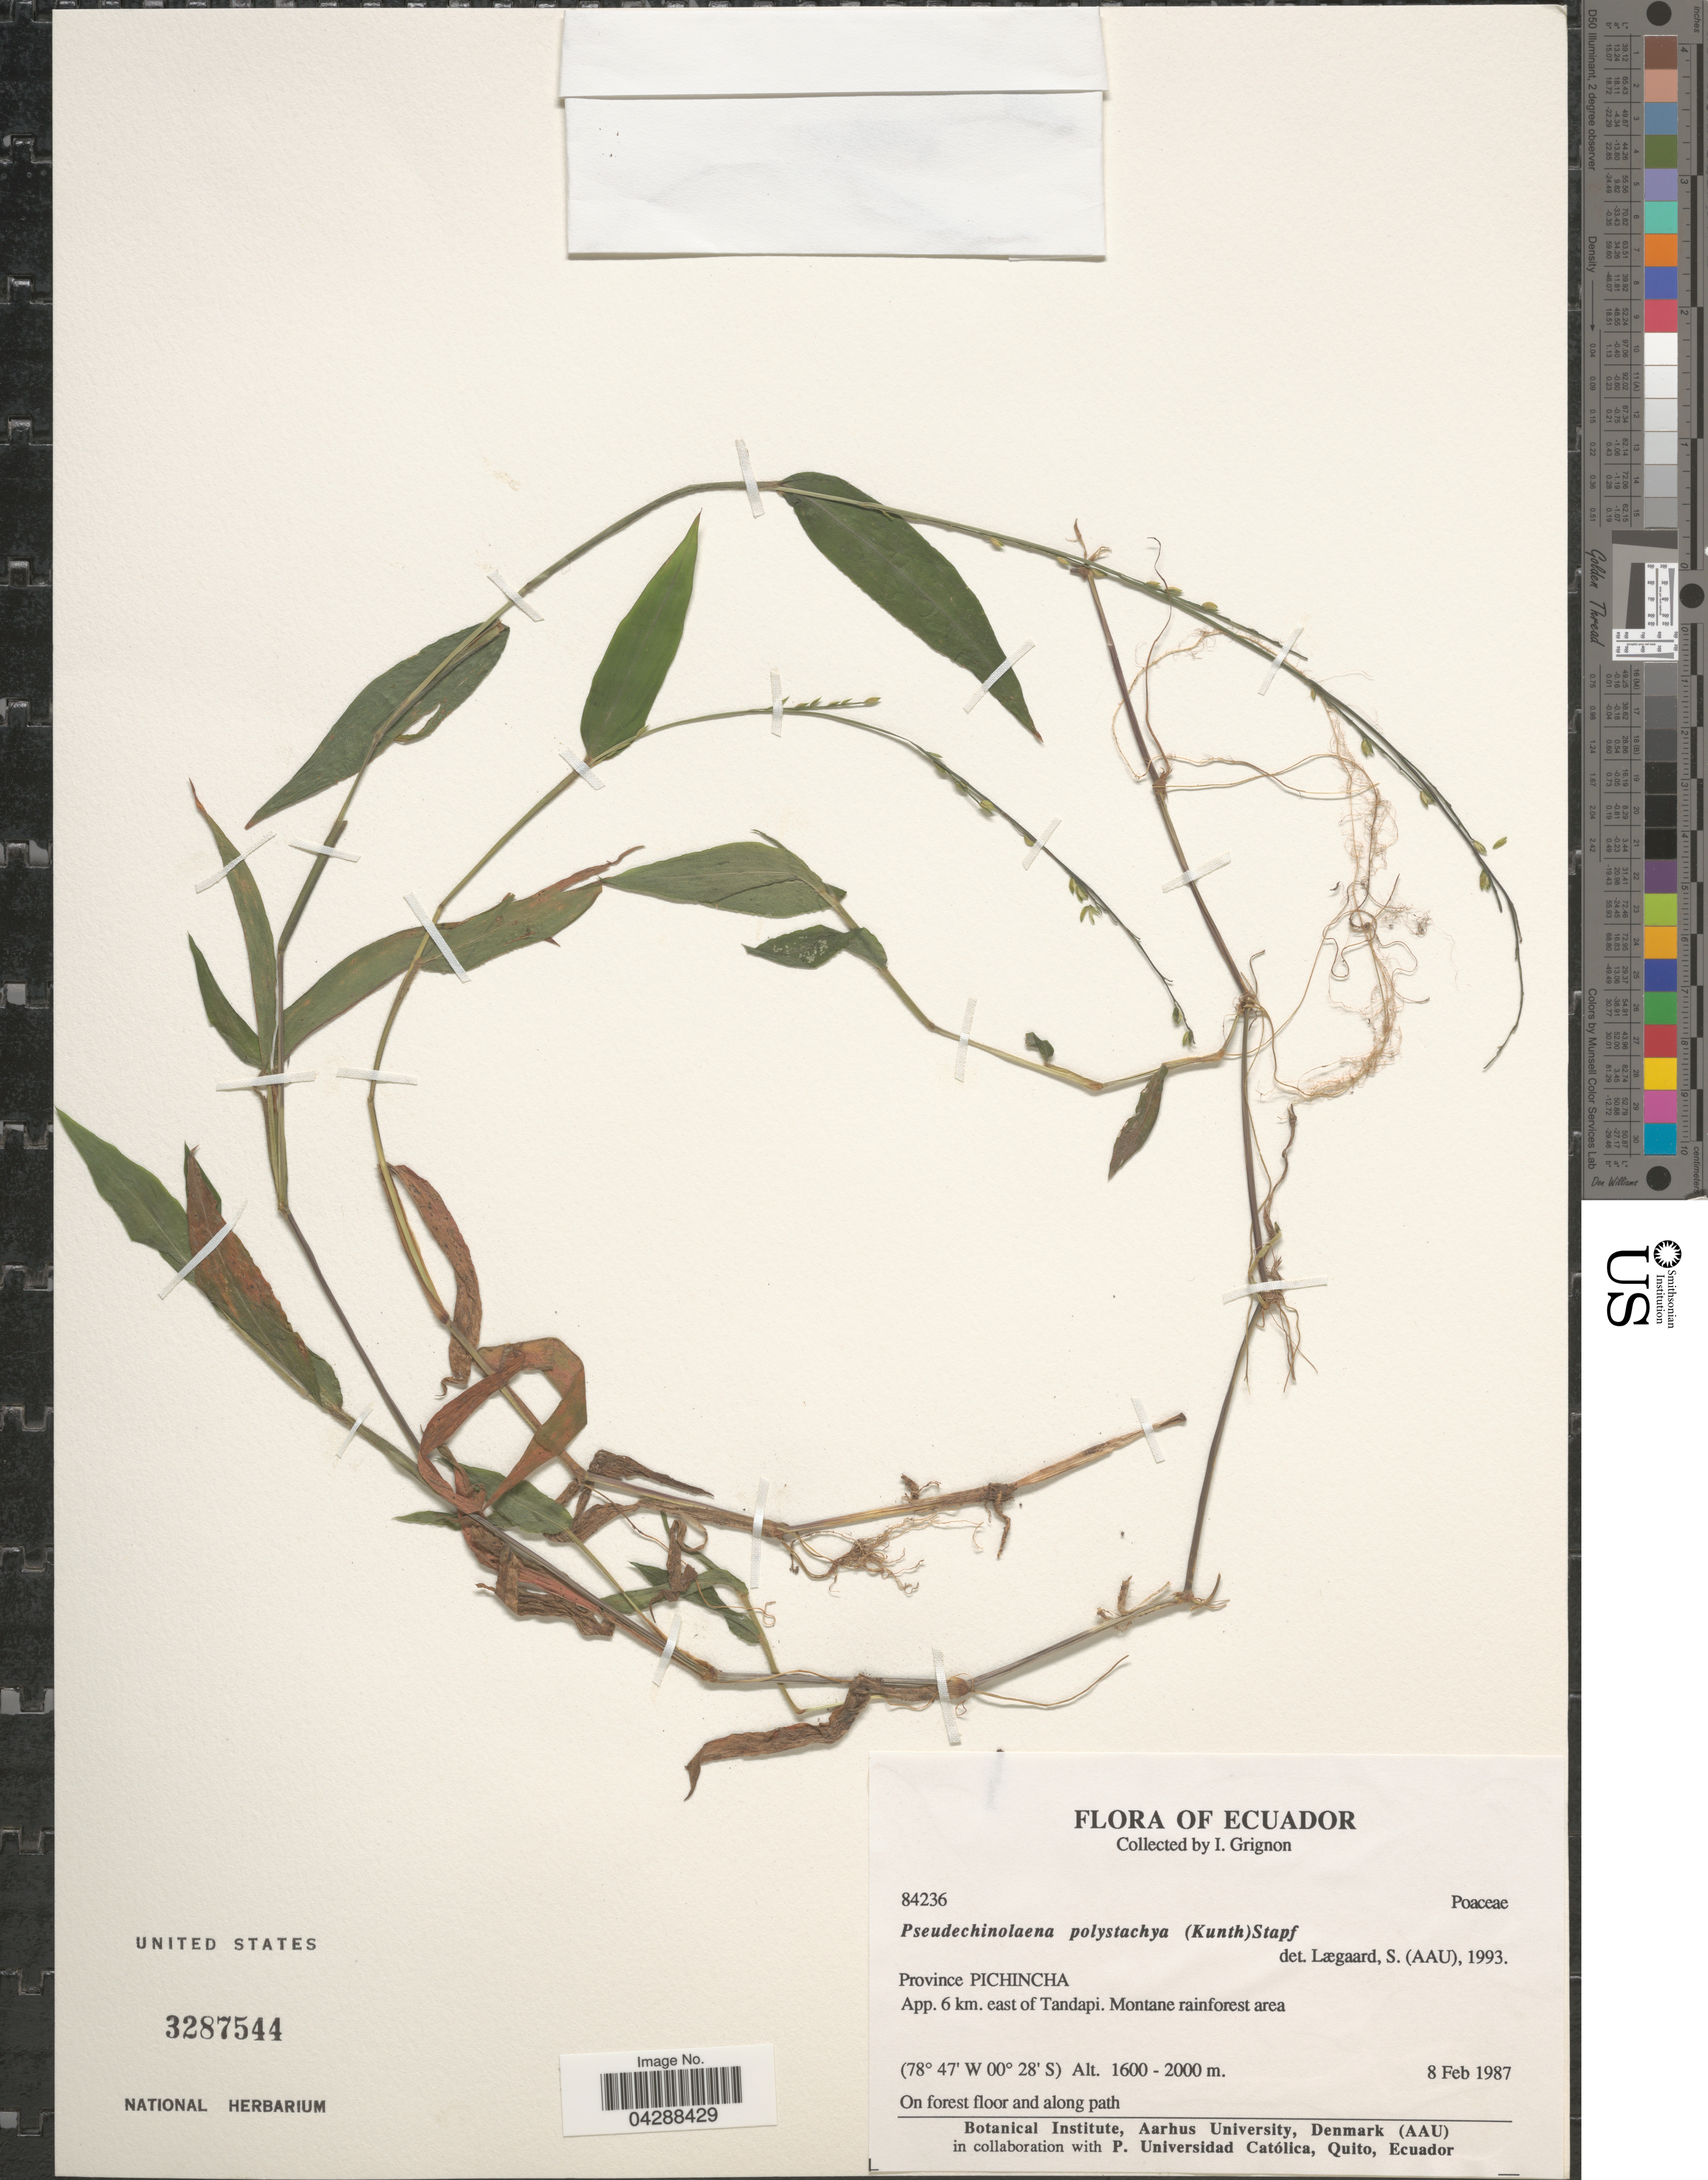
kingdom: Plantae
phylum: Tracheophyta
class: Liliopsida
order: Poales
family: Poaceae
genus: Pseudechinolaena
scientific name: Pseudechinolaena polystachya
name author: (Kunth) Stapf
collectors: I. Grignon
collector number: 84236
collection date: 1987-02-08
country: Ecuador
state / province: Pichincha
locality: App. 6 km. east of Tandapi. Montane rainforest area. On forest floor and along path.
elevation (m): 1600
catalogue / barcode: US 3287544